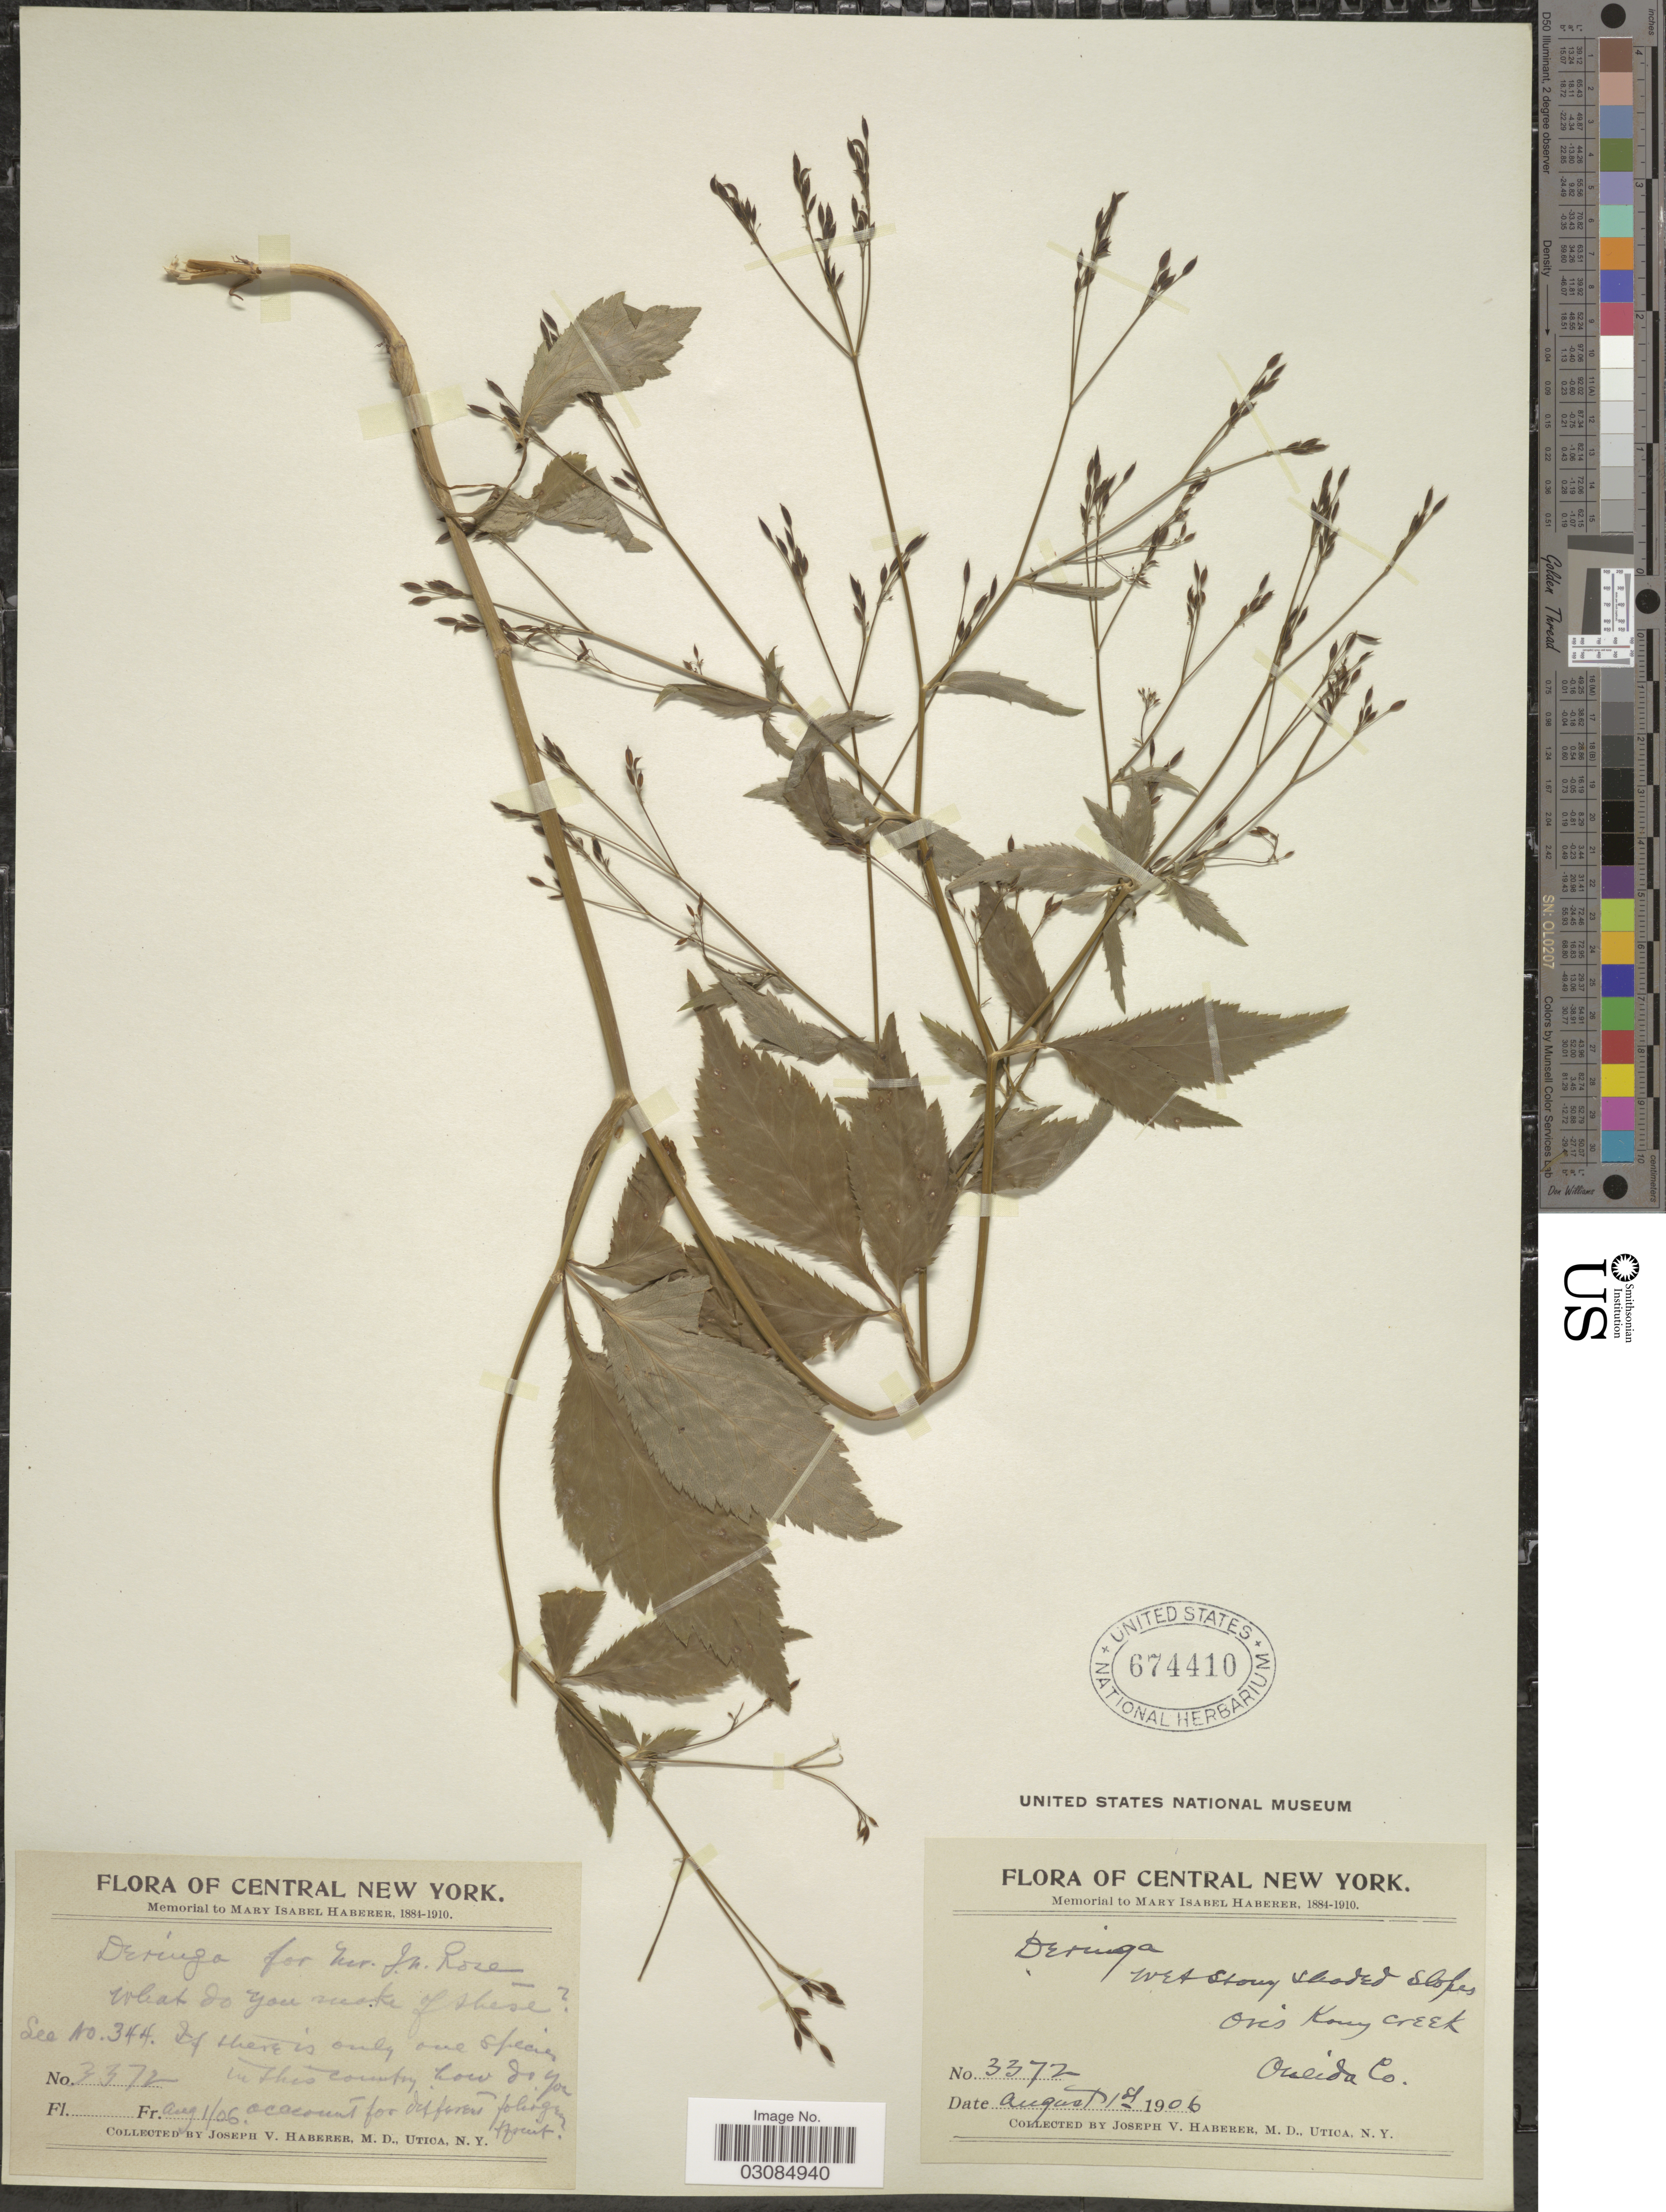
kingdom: Plantae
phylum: Tracheophyta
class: Magnoliopsida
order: Apiales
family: Apiaceae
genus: Cryptotaenia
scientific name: Cryptotaenia canadensis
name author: (L.) DC.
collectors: J. V. Haberer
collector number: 3372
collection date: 1906-08-01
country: United States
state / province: New York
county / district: Oneida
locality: Central New York. Ovis Kony Creek. Oneida Co.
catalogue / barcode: US 674410